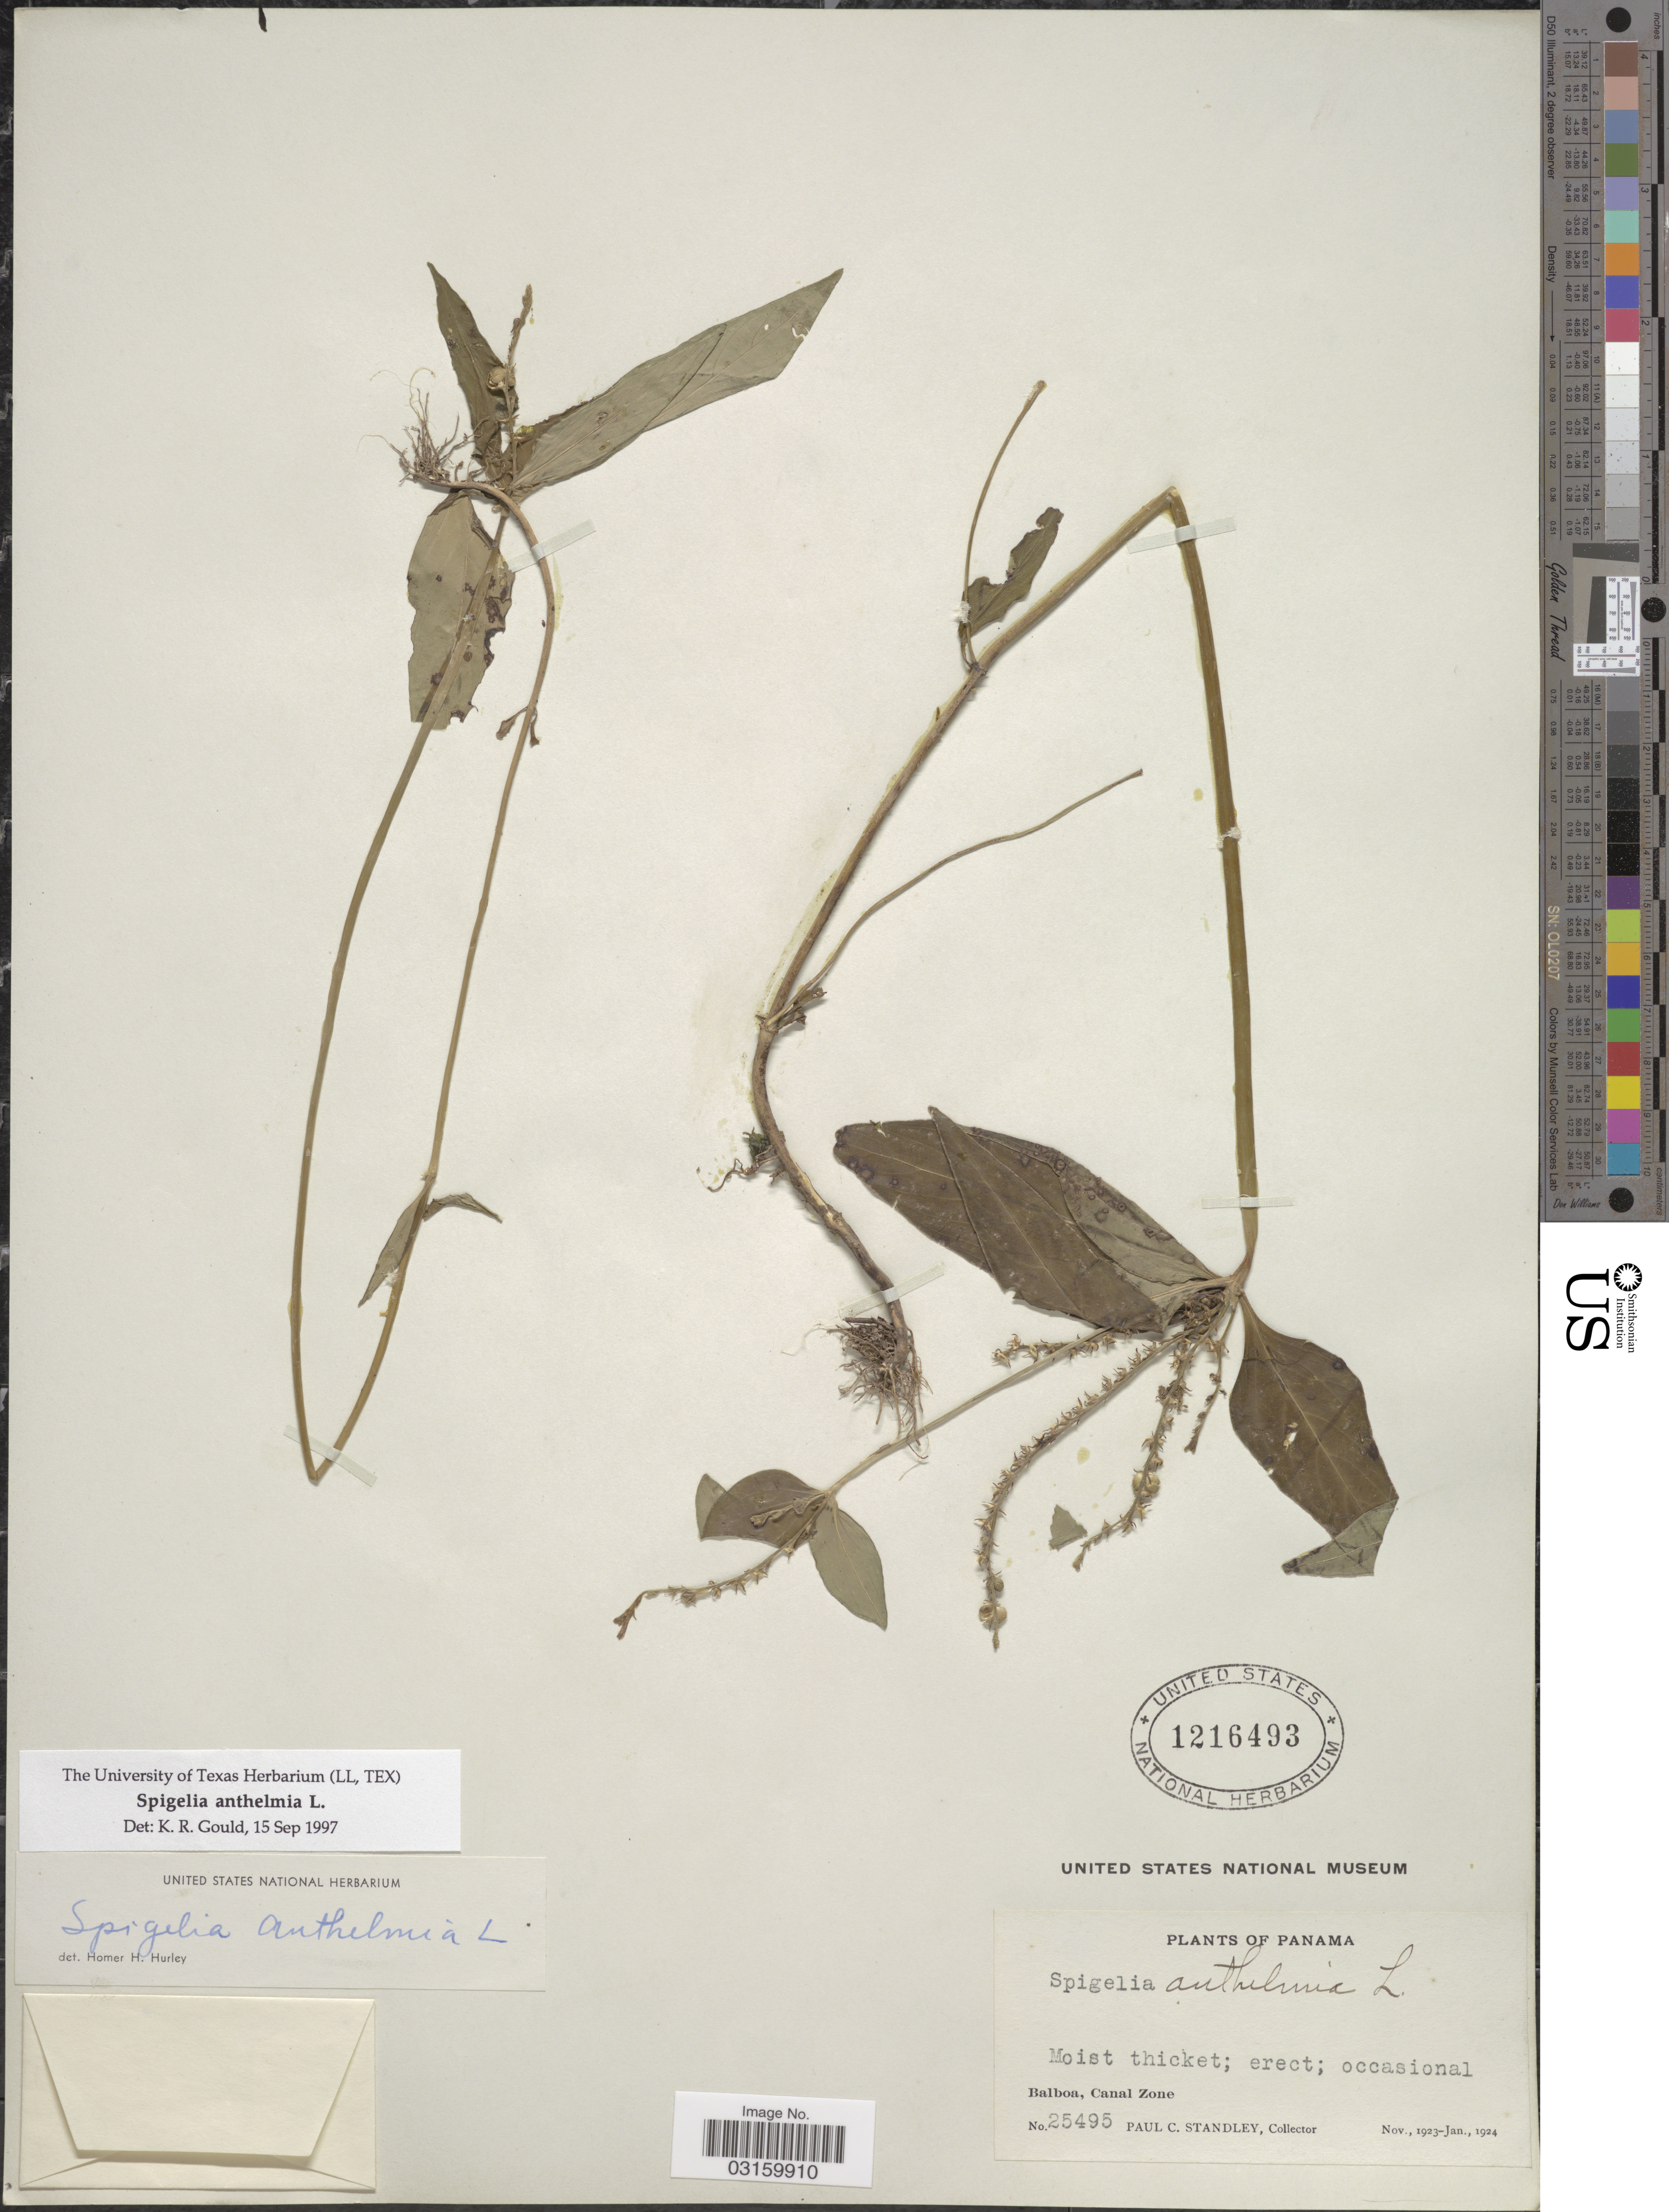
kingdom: Plantae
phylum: Tracheophyta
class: Magnoliopsida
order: Gentianales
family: Loganiaceae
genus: Spigelia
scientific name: Spigelia anthelmia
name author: L.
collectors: P. C. Standley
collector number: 25495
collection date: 1923-11/1924-01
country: Panama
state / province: Colón / Panamá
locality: Balboa, Canal Zone.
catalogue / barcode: US 1216493